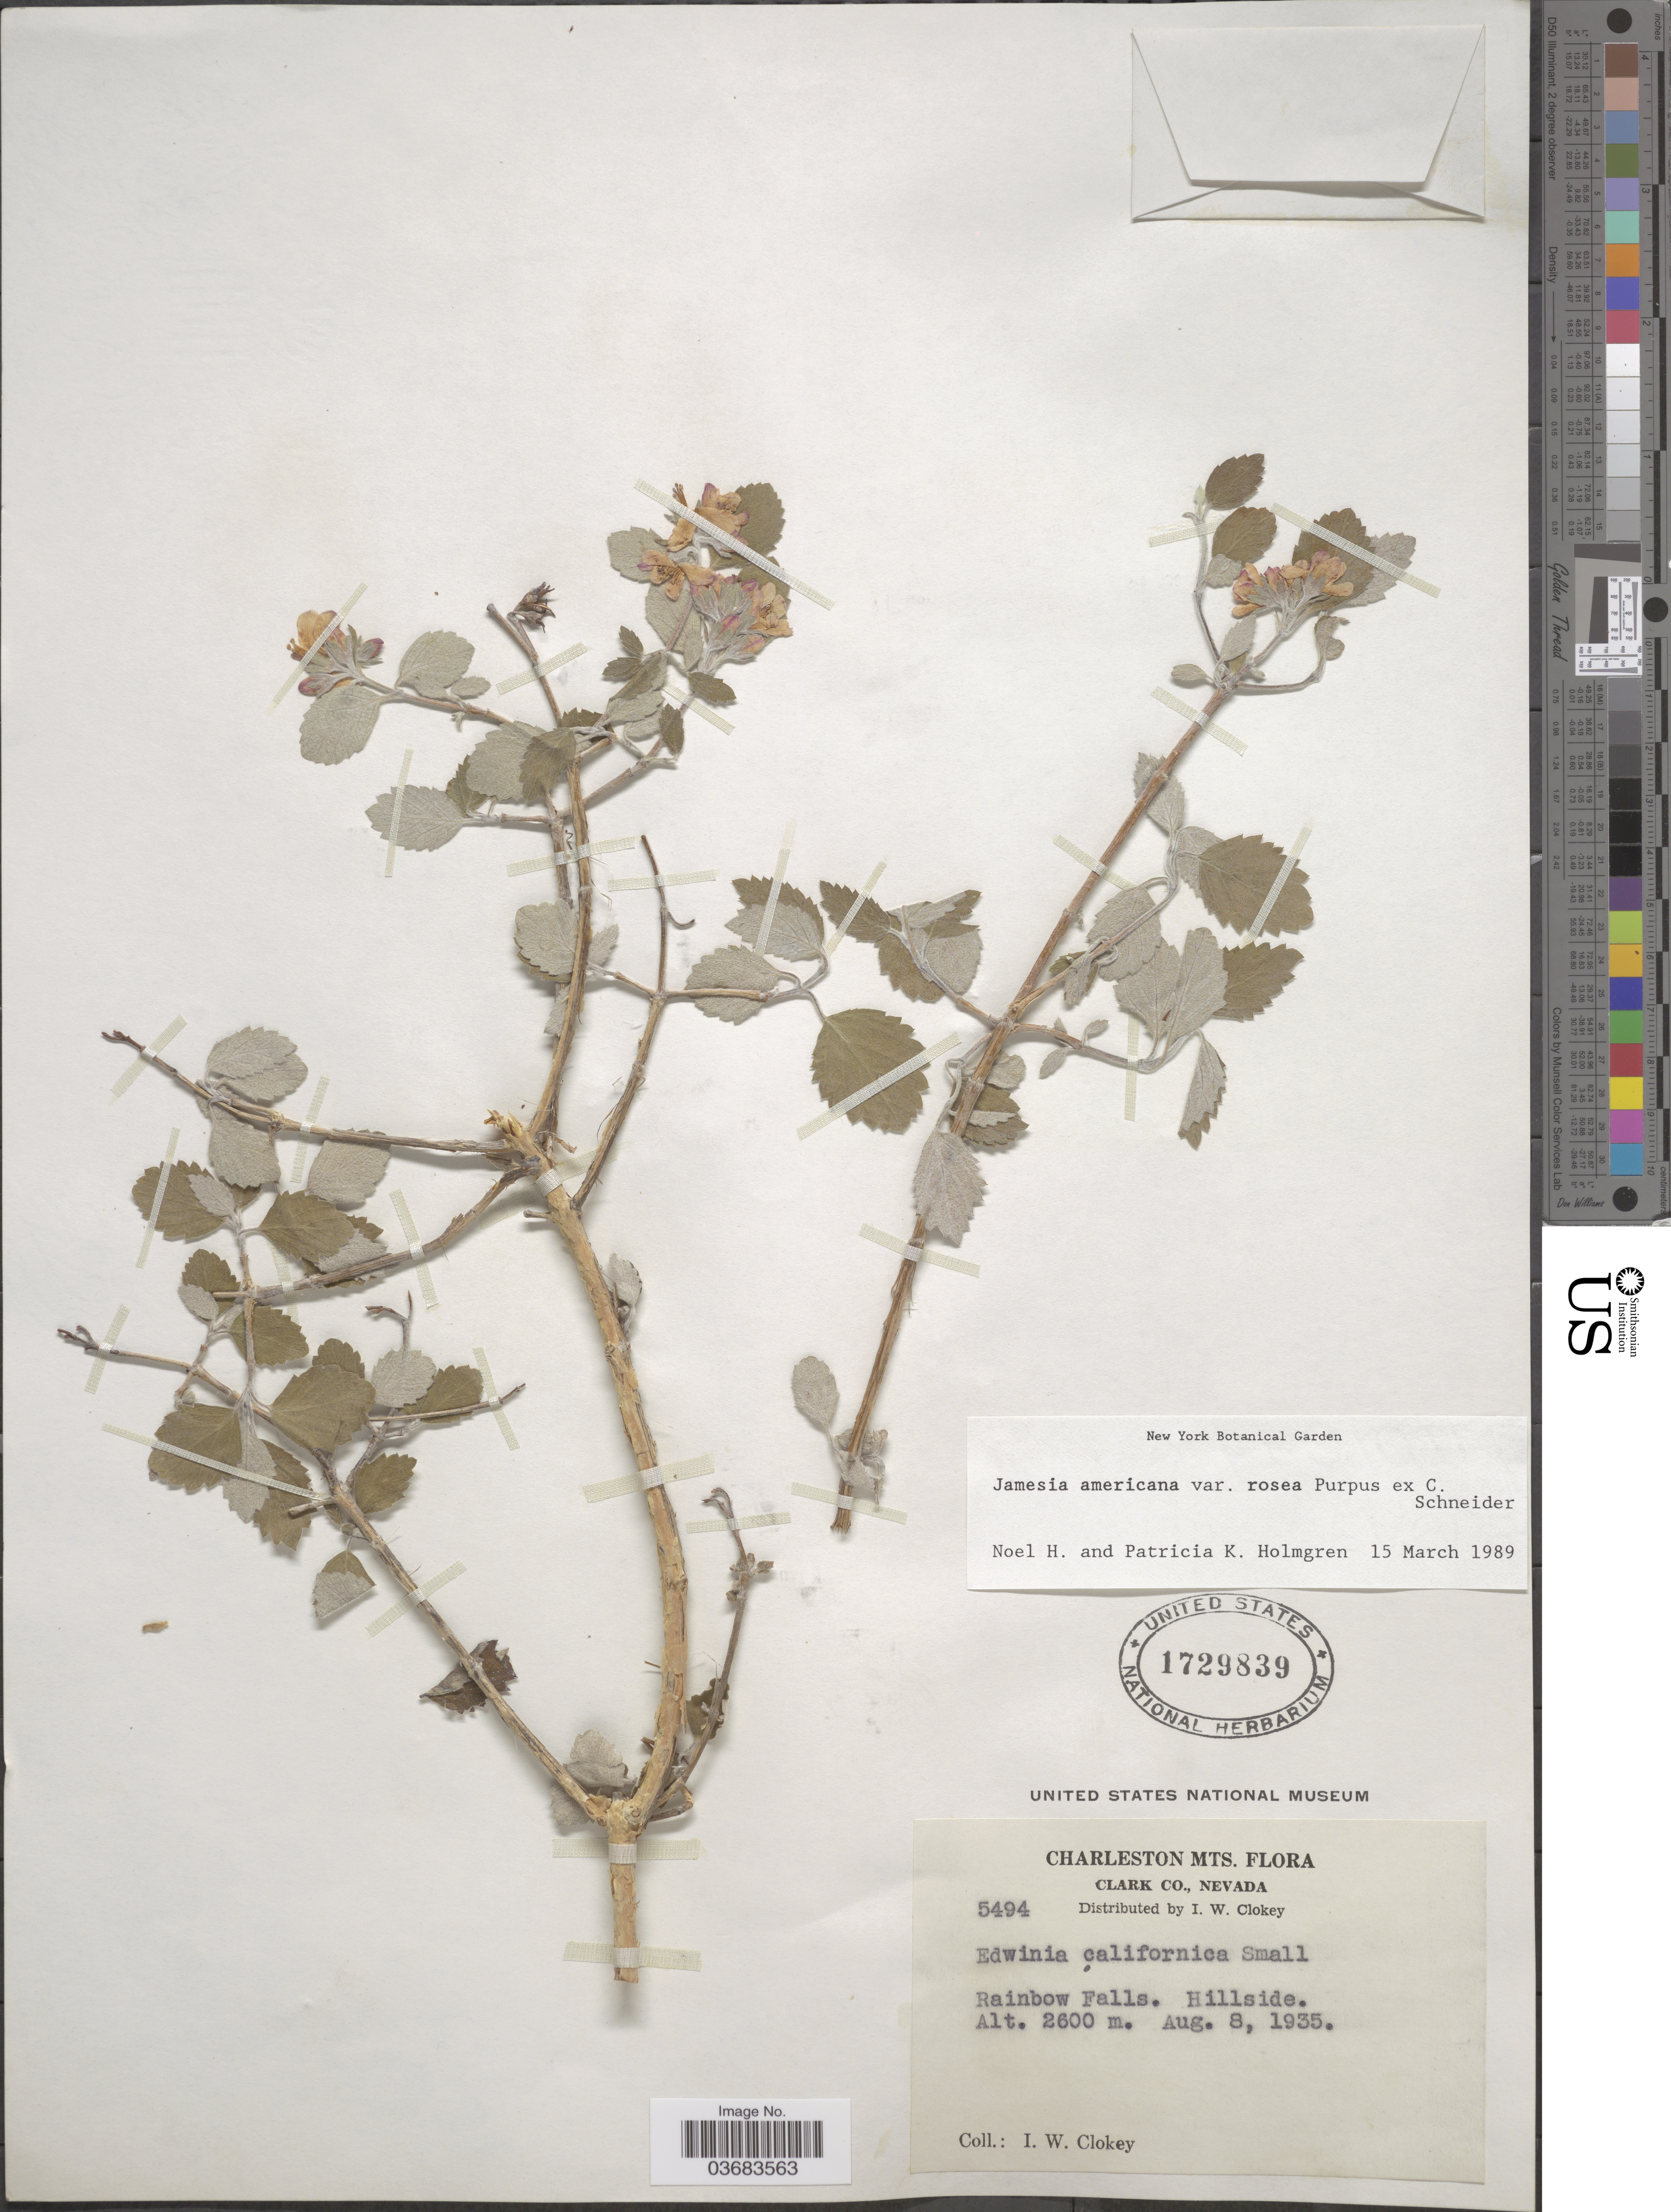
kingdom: Plantae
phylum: Tracheophyta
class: Magnoliopsida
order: Cornales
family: Hydrangeaceae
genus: Edwinia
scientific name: Edwinia americana var. americana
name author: (Torr. & A. Gray) A. Heller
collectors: I. W. Clokey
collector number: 5494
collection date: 1935-08-08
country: United States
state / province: Nevada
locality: Charleston Mts. Clark Co. Rainbow Falls. Hillside.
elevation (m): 2600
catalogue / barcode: US 1729839